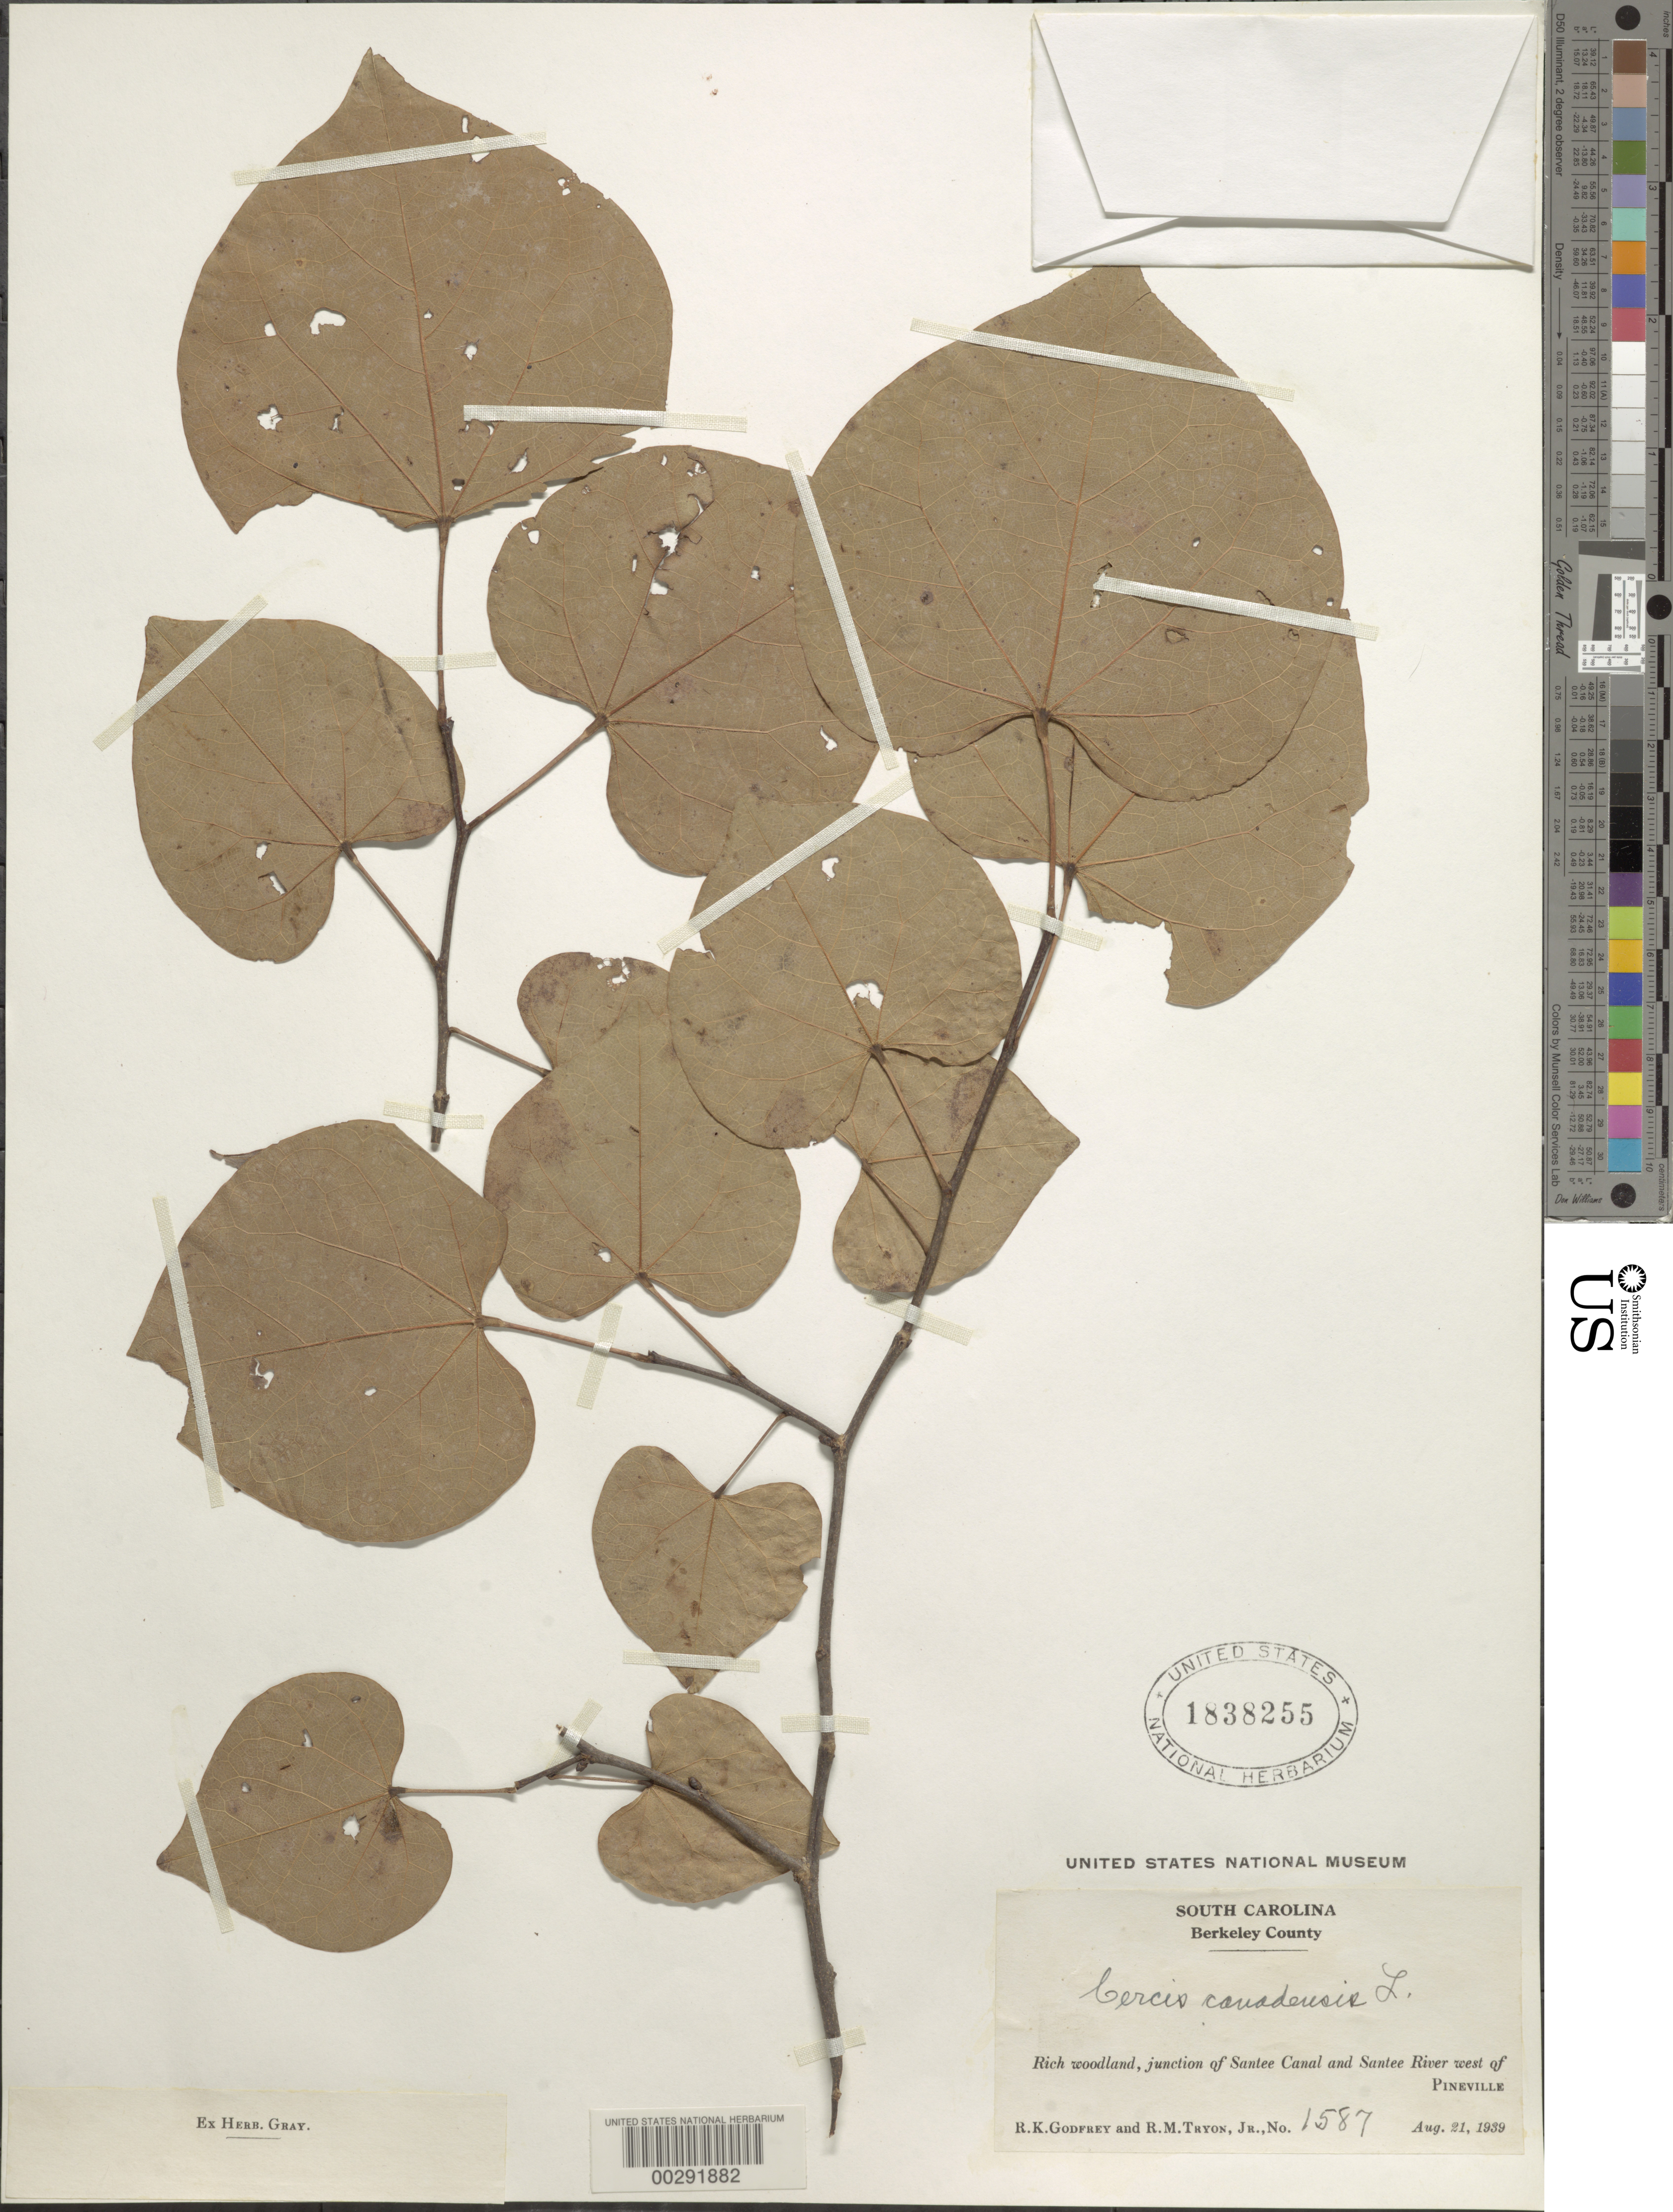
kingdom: Plantae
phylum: Tracheophyta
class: Magnoliopsida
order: Fabales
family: Fabaceae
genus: Cercis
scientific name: Cercis canadensis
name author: L.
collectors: R. K. Godfrey & R. M. Tryon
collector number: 1587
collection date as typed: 21 Aug 1939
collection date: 1939-08-21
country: United States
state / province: South Carolina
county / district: Berkeley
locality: Junction of santee canal and santee river w of pineville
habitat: Rich woodland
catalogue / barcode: US 1838255